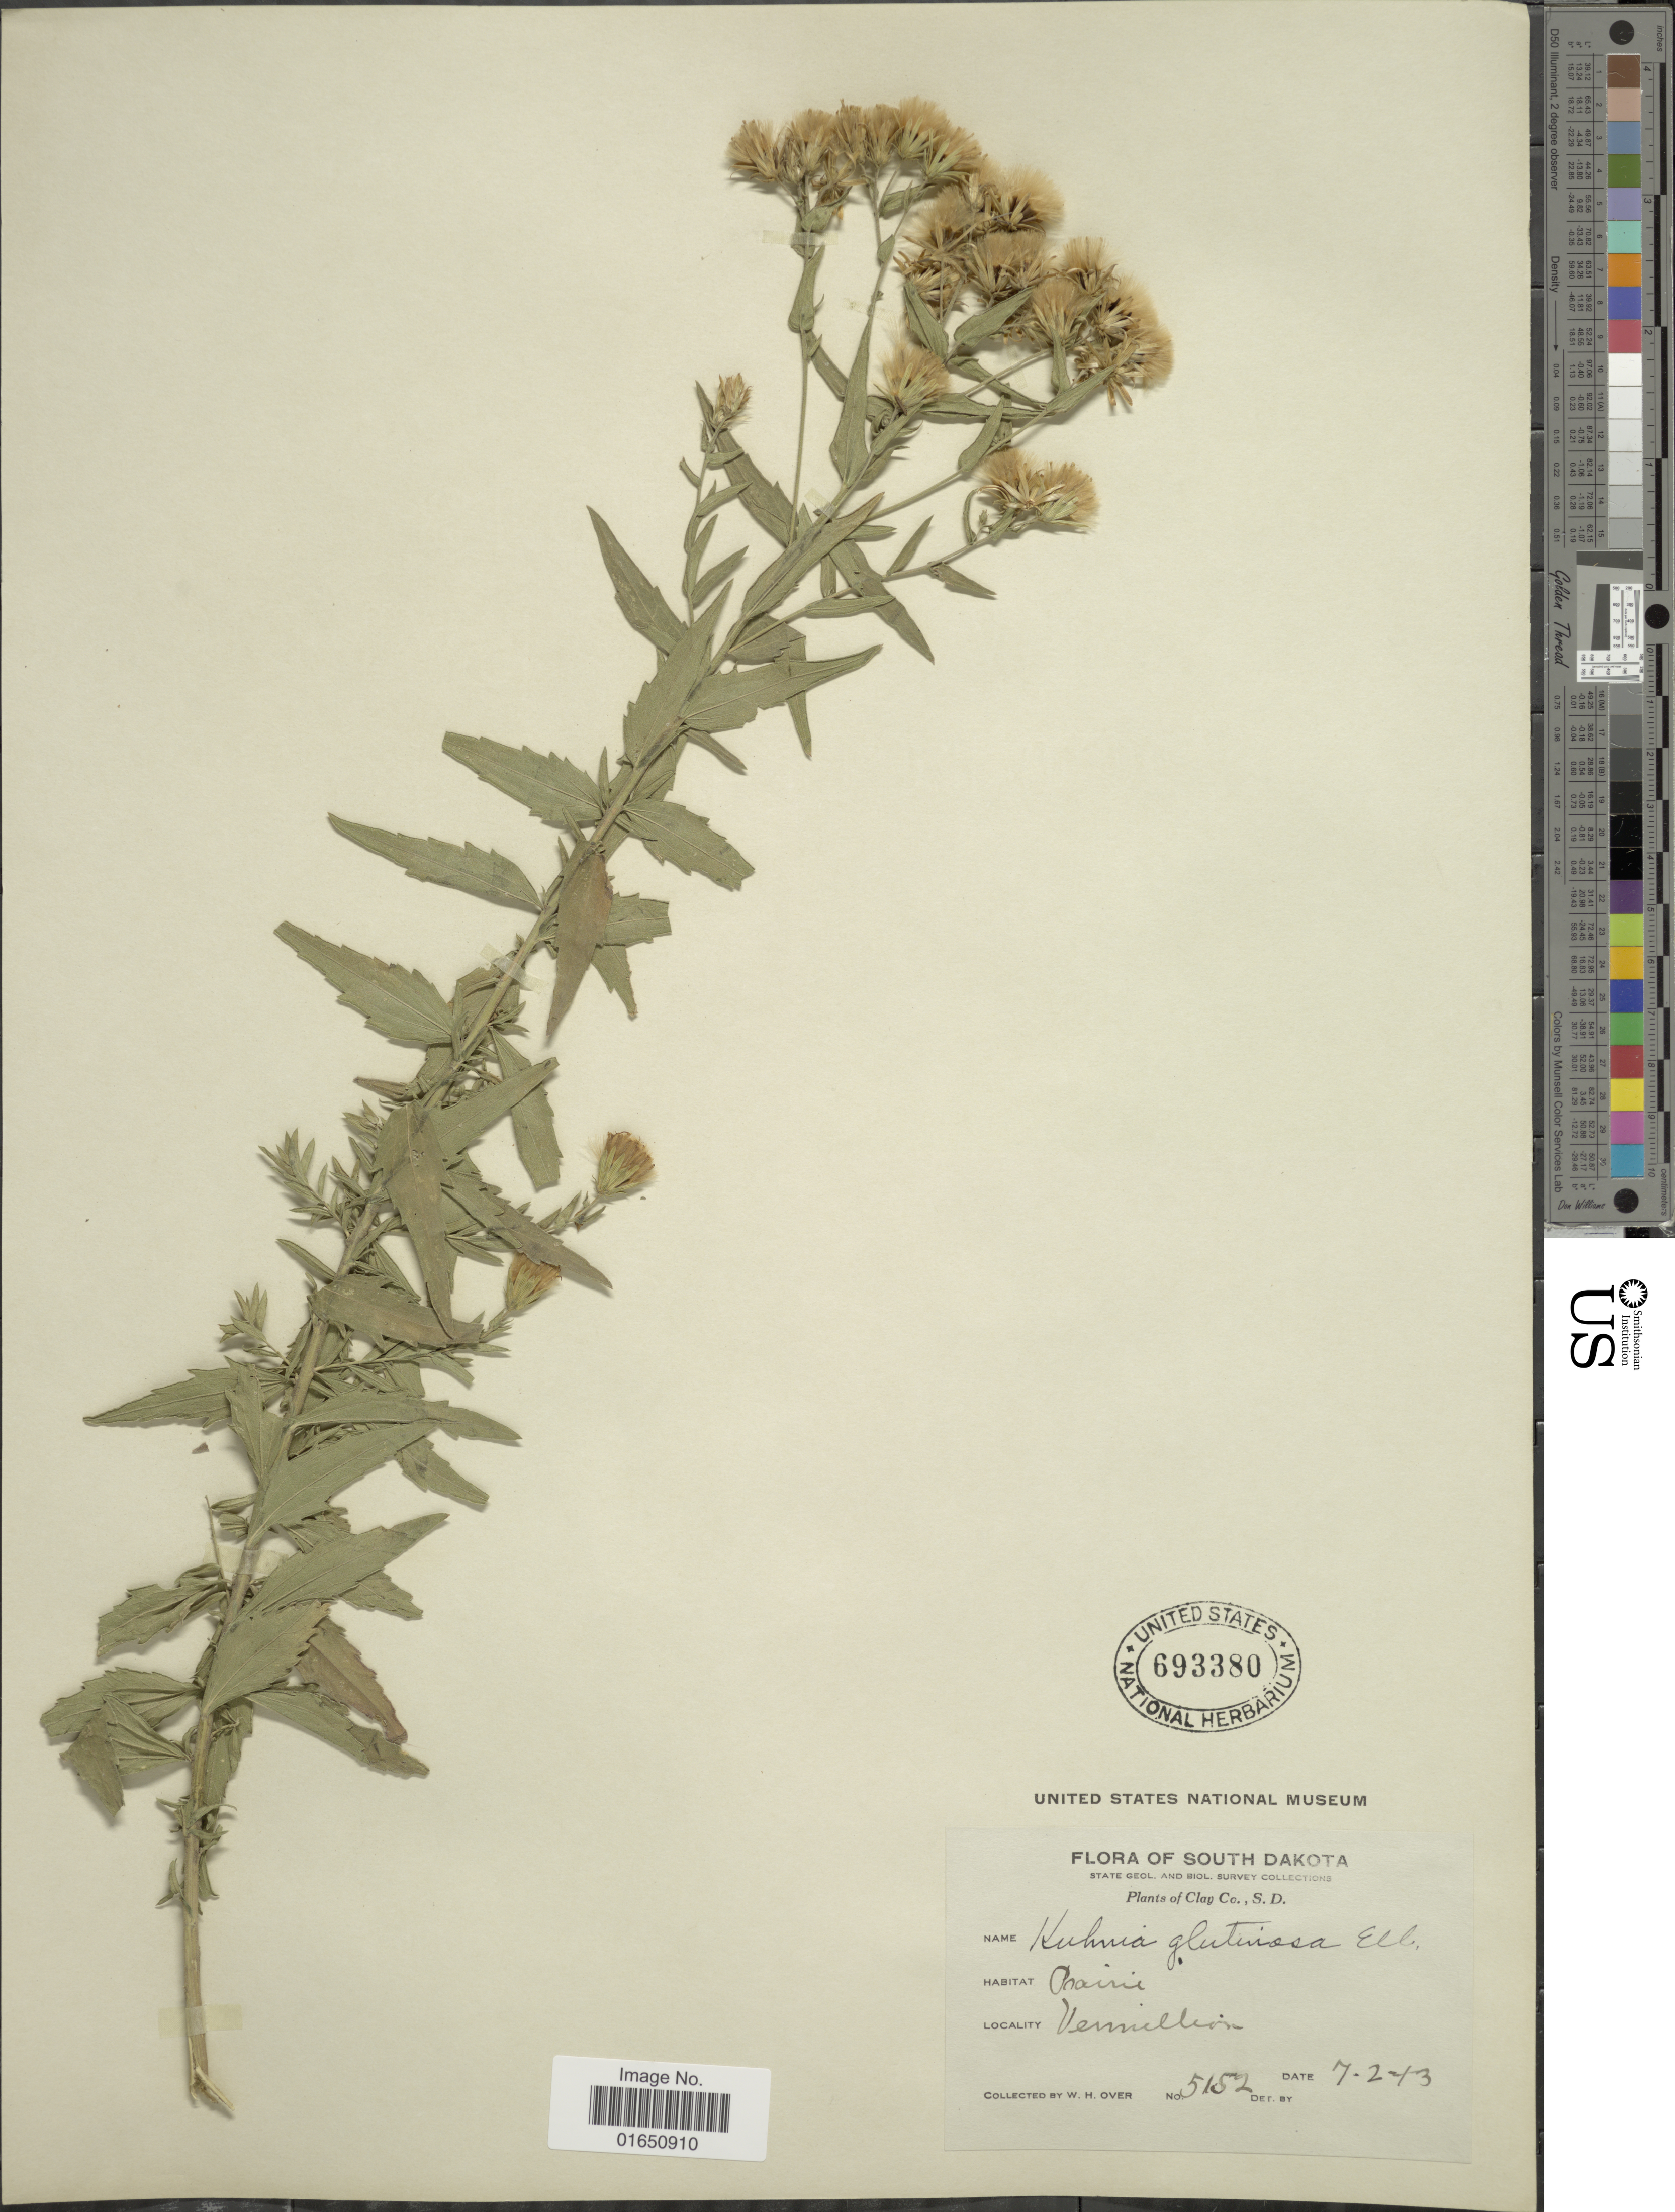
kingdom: Plantae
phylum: Tracheophyta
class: Magnoliopsida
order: Asterales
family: Asteraceae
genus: Brickellia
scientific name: Brickellia eupatorioides var. corymbulosa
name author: (Torr. & A. Gray) Shinners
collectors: W. Over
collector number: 5152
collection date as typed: Transcribed d/m/y: 2/7/43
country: United States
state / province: South Dakota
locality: Clay Co., S. D. Vennillion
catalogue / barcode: US 693380